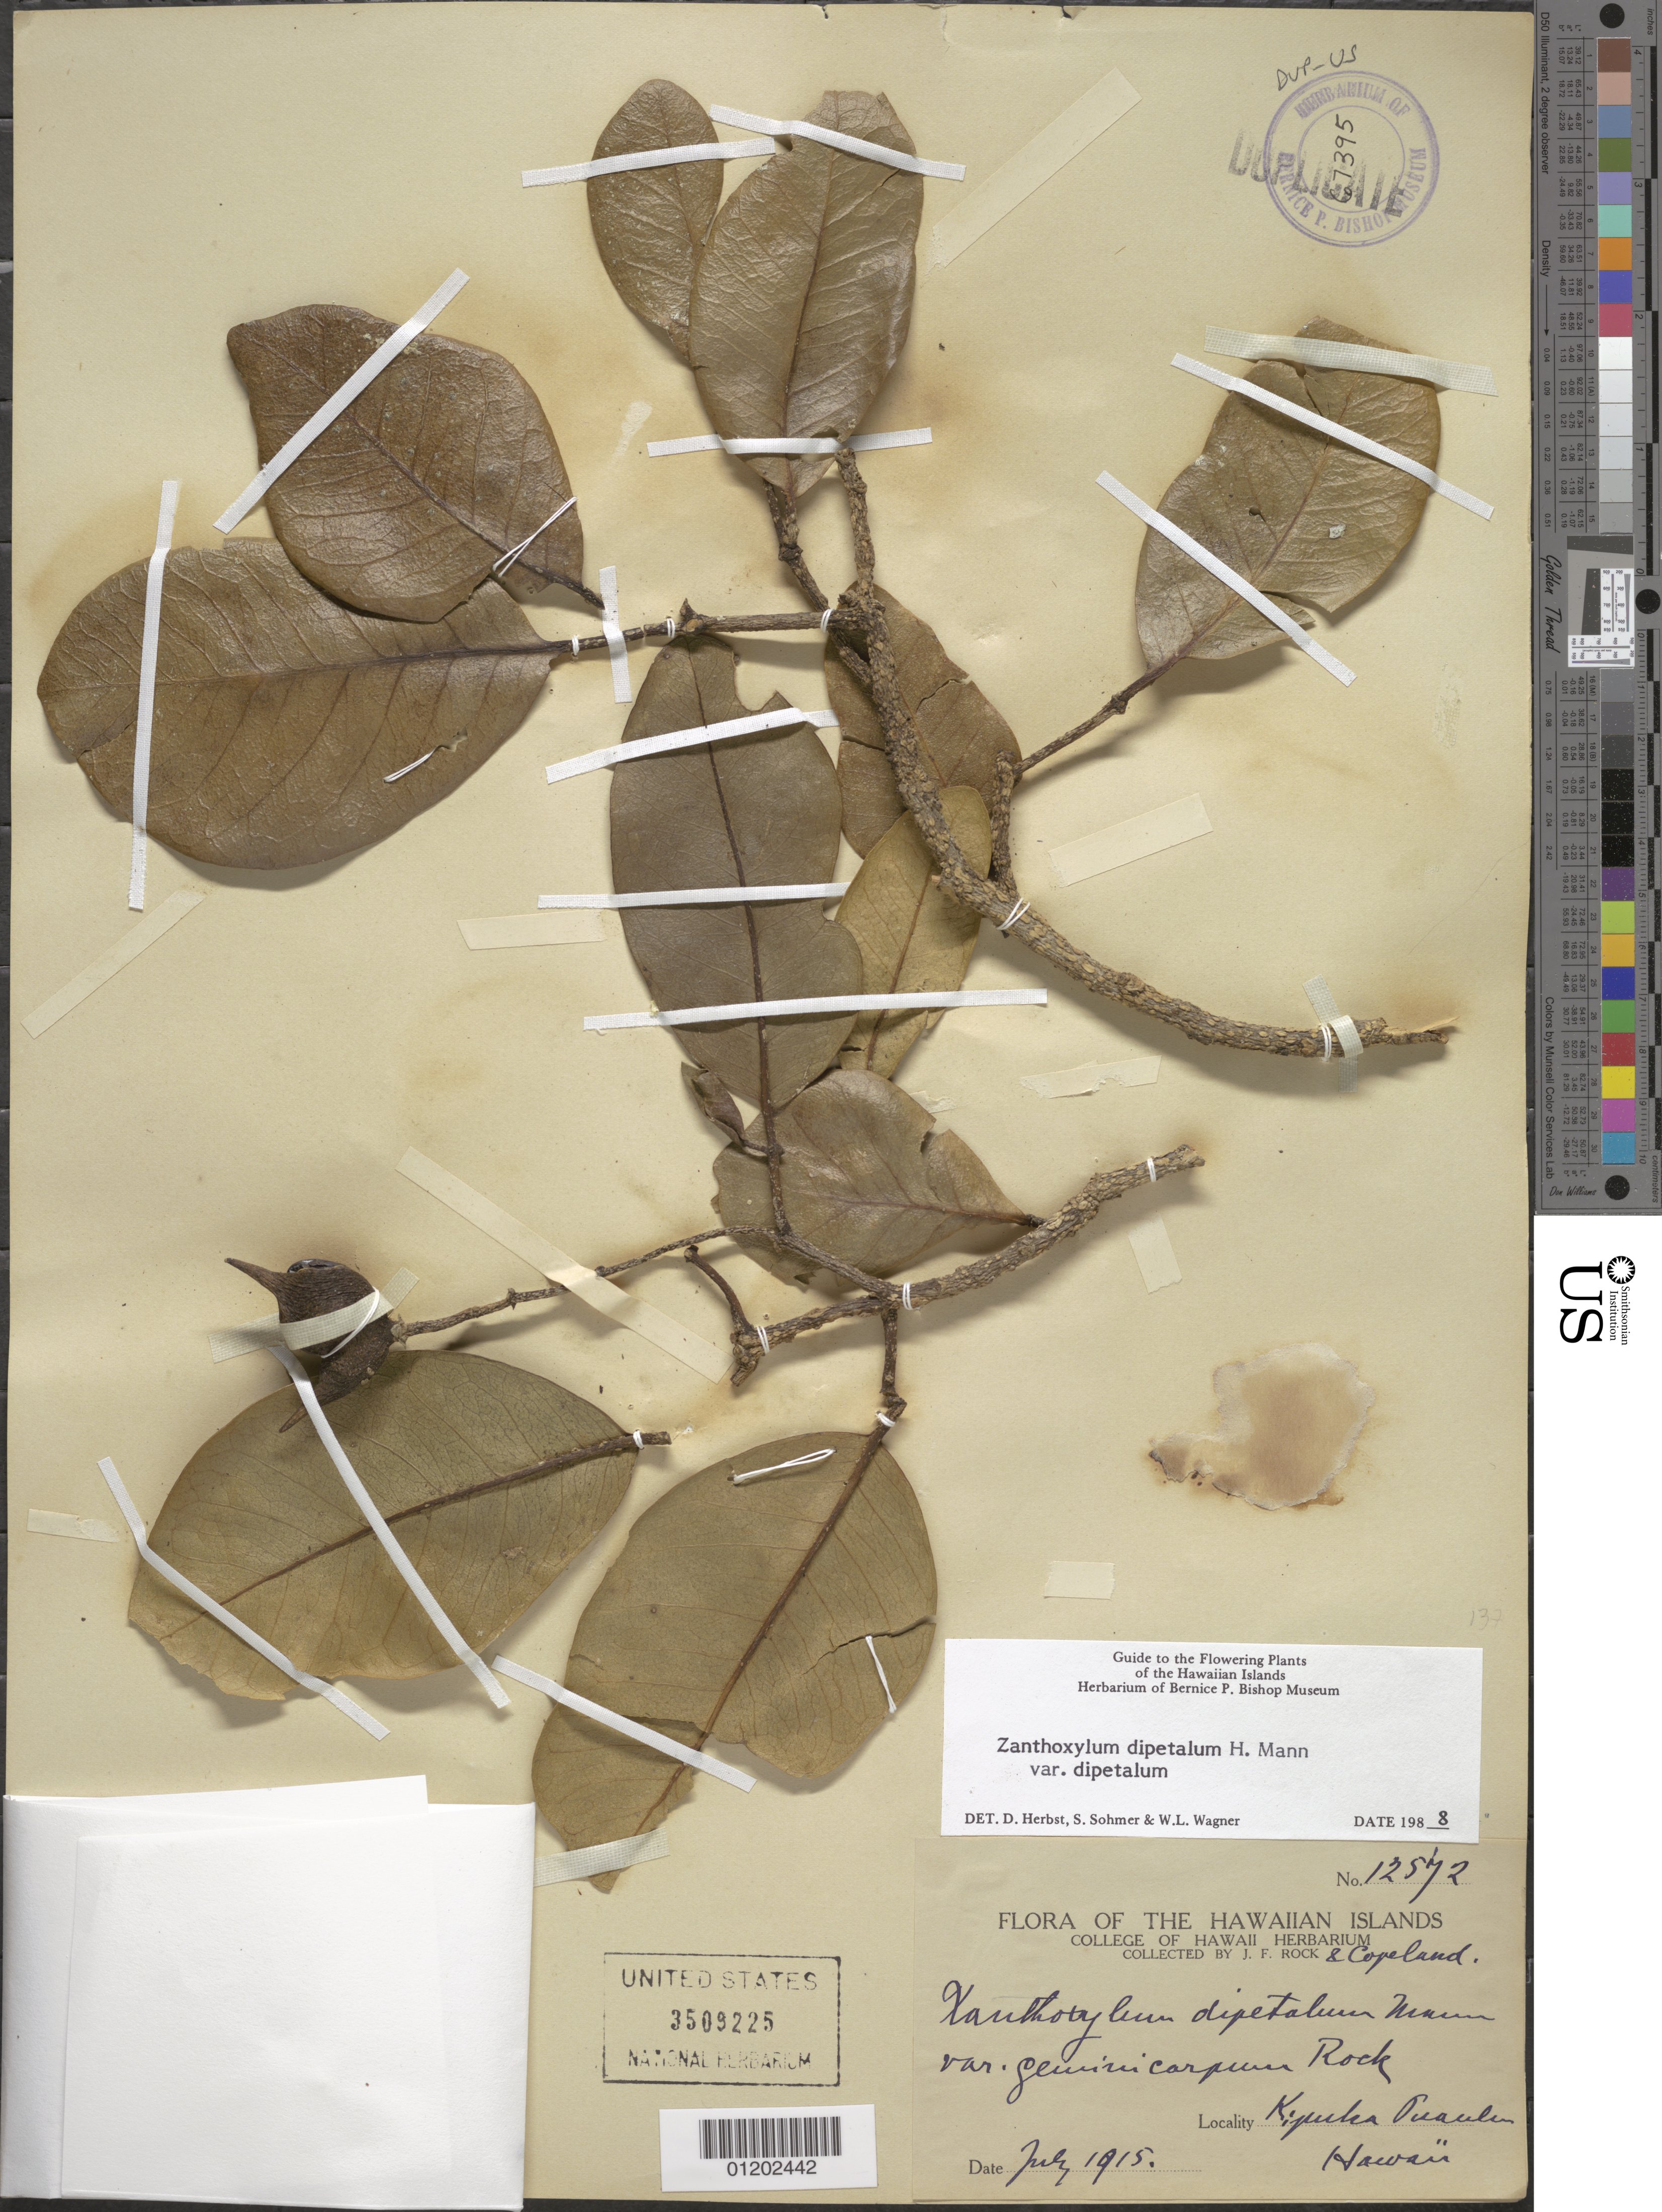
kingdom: Plantae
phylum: Tracheophyta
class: Magnoliopsida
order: Sapindales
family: Rutaceae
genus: Zanthoxylum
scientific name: Zanthoxylum dipetalum var. dipetalum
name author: H. Mann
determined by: Herbst, D. R.; Sohmer, S. H.; Wagner, W. L.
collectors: J. F. Rock & -- Copeland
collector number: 12572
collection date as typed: Jul 1915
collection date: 1915-07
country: United States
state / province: Hawaii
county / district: Hawaii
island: Hawaii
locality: Kipuka Puaulu.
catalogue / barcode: US 3509225